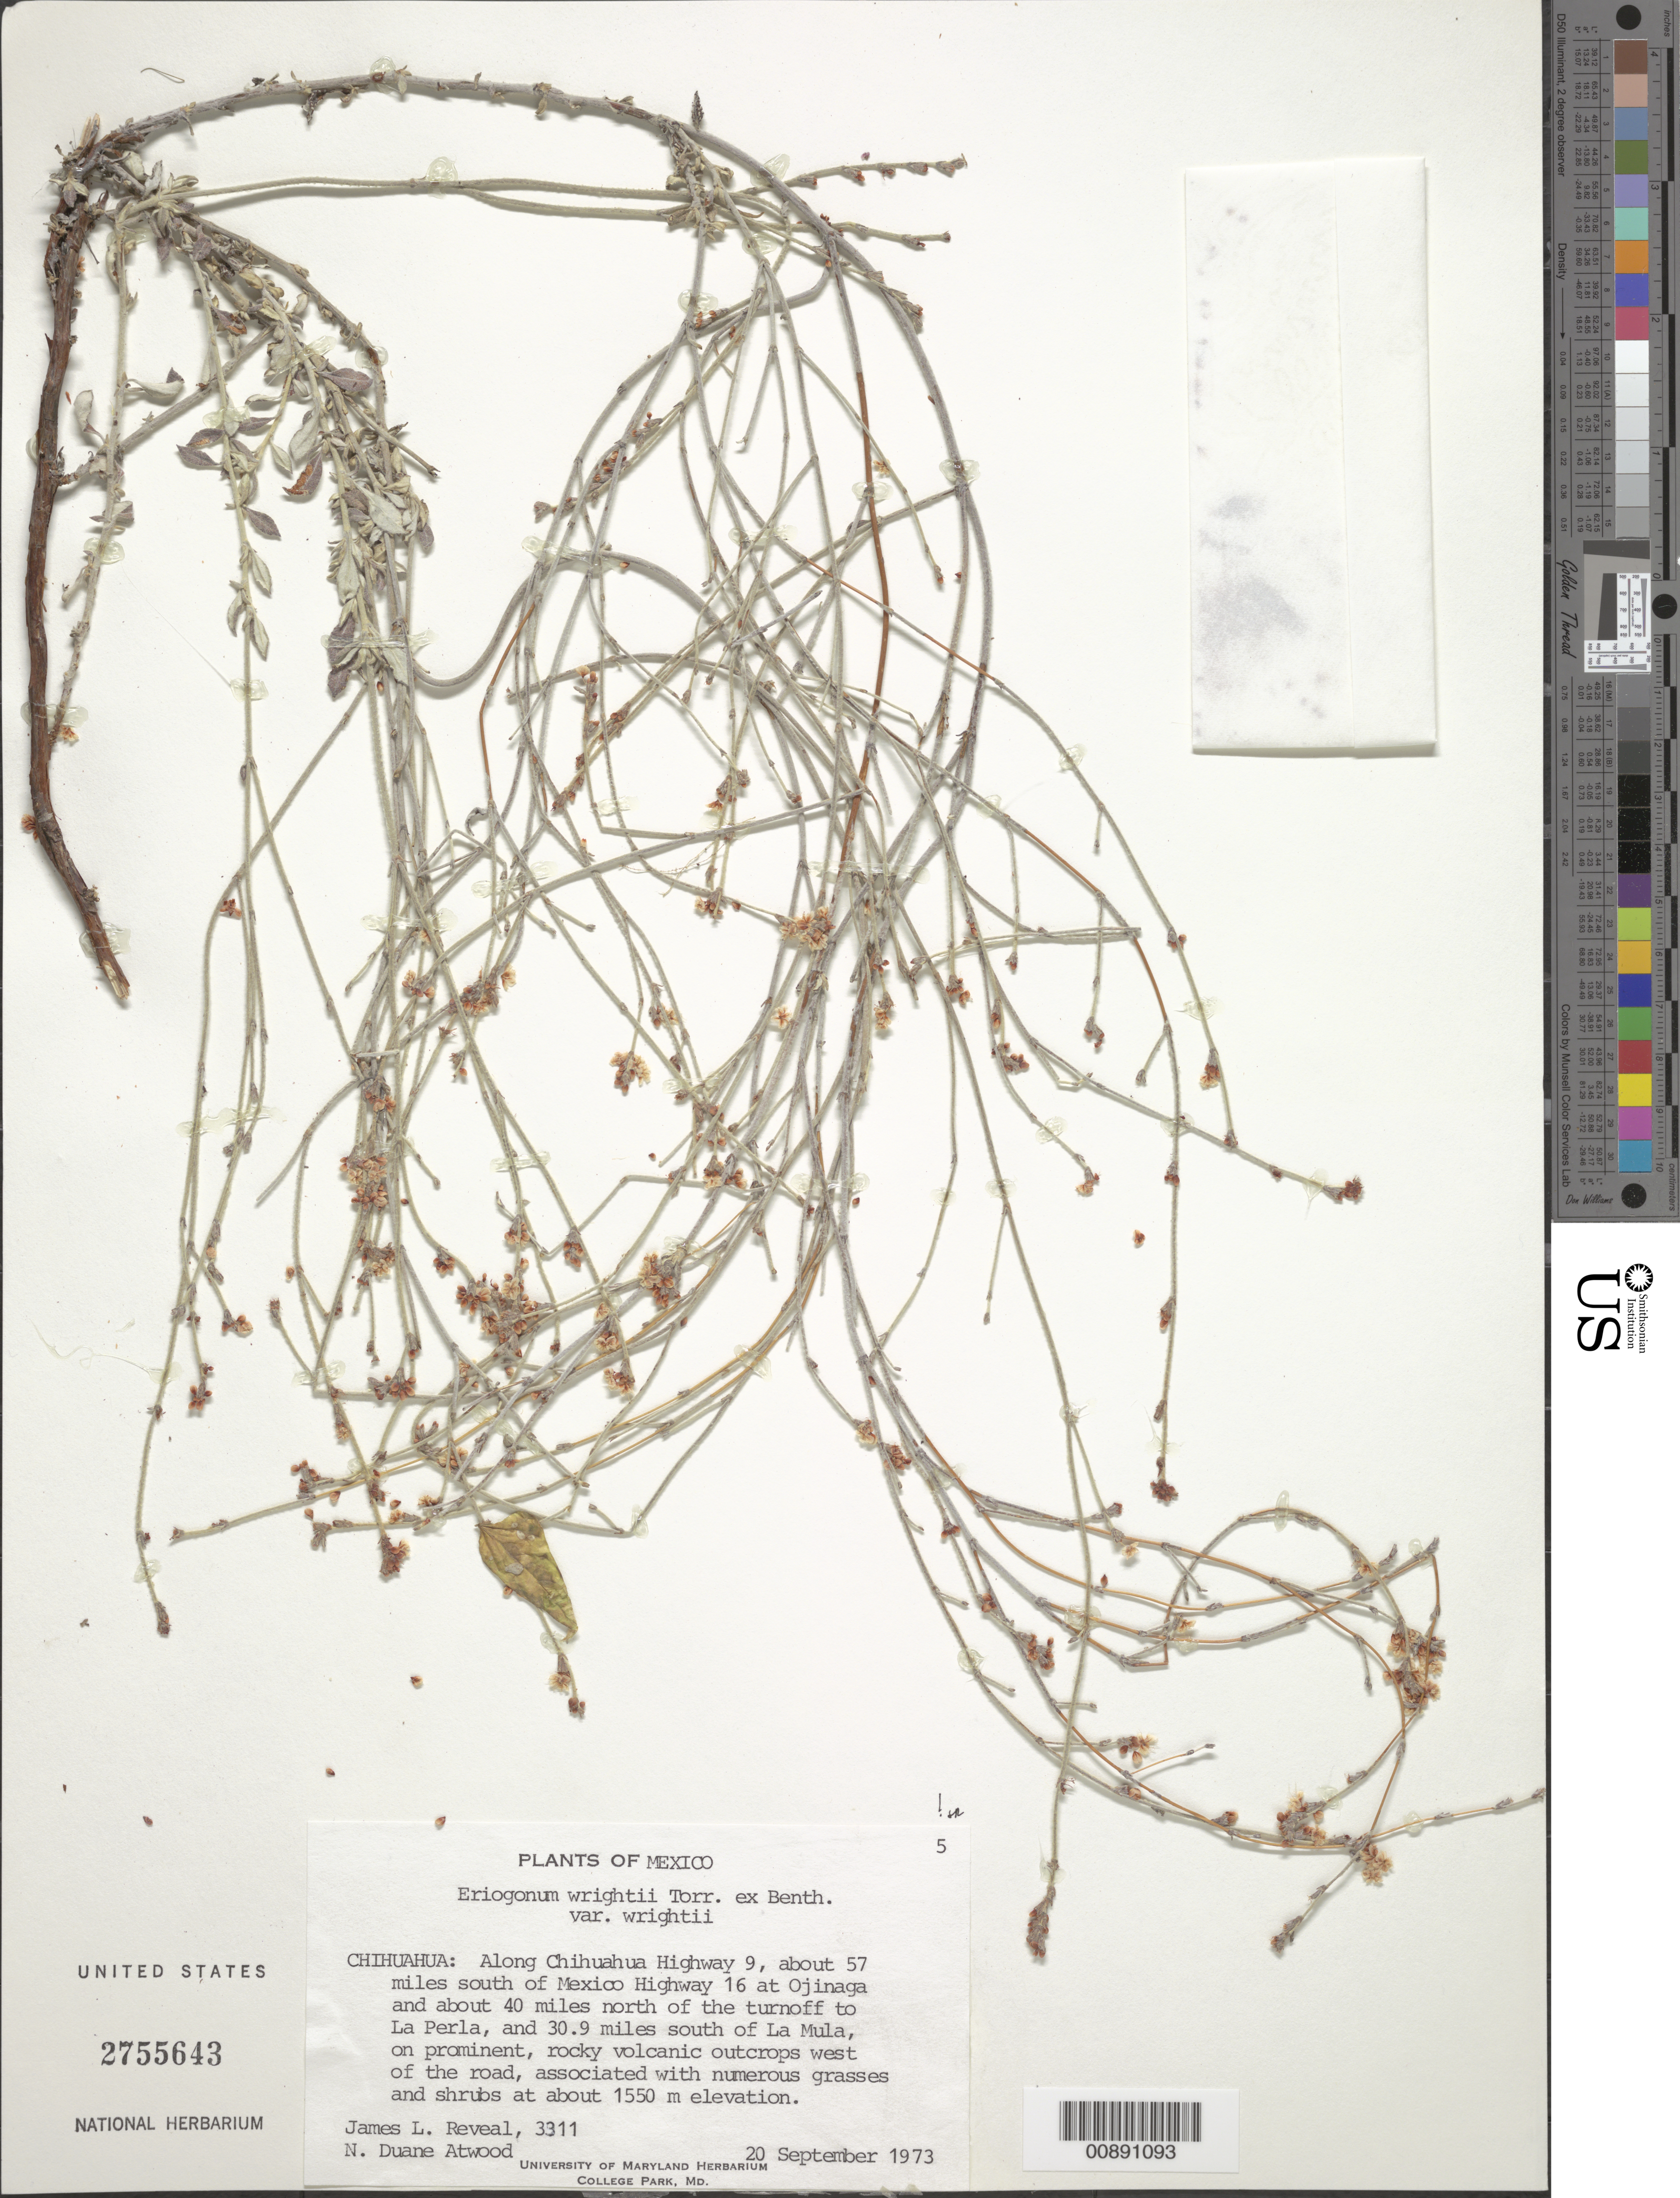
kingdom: Plantae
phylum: Tracheophyta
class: Magnoliopsida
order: Caryophyllales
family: Polygonaceae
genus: Eriogonum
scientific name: Eriogonum wrightii var. wrightii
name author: Torr. ex Benth.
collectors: J. L. Reveal & N. D. Atwood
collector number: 3311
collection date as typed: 20 Sep 1973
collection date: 1973-09-20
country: Mexico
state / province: Chihuahua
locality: Along Chihuahua Highway 9, about 57 miles S of Mexico Highway 16 at Ojinaga and about 40 miles north of the turnoff to La Perla, and 30.9 miles south of La Mula.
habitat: On prominent, rocky volcanic outcrops west of the road, associated with numerous grasses and shrubs.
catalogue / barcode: US 2755643